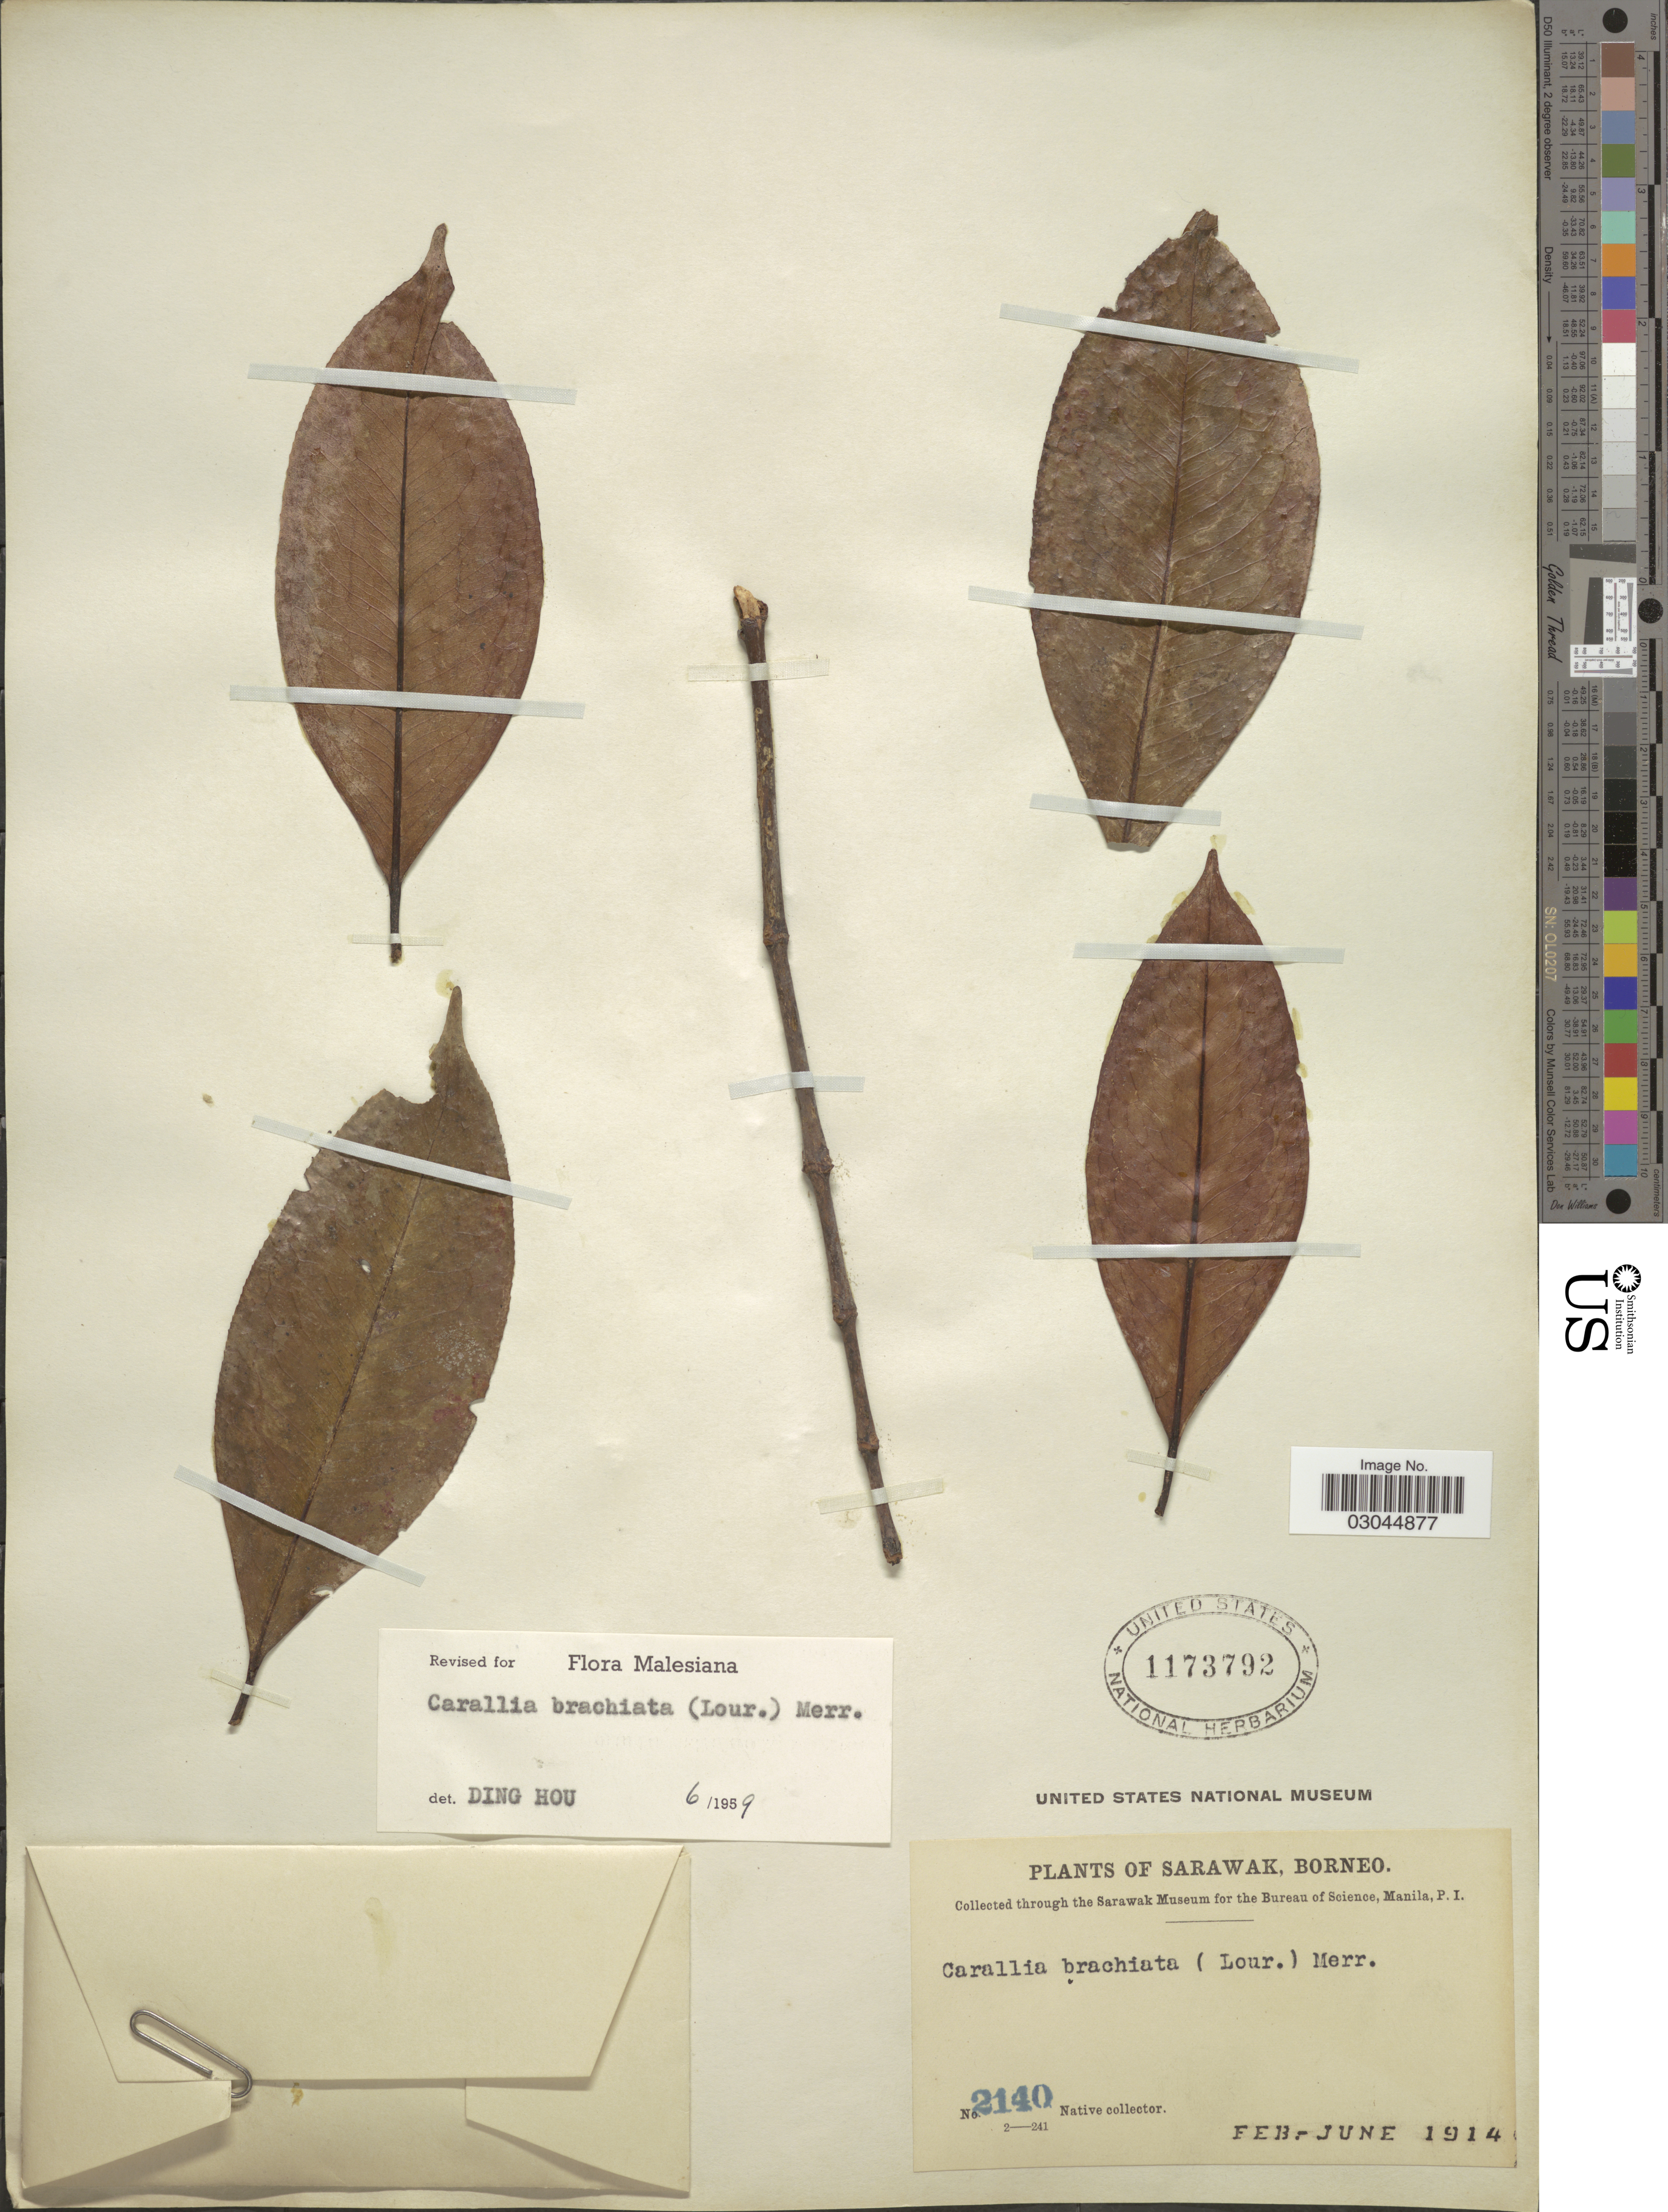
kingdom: Plantae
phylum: Tracheophyta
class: Magnoliopsida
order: Malpighiales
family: Rhizophoraceae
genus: Carallia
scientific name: Carallia brachiata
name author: (Lour.) Merr.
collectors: Native collector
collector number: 2140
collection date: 1914-02/1914-06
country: Malaysia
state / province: Sarawak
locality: Borneo.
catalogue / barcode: US 1173792